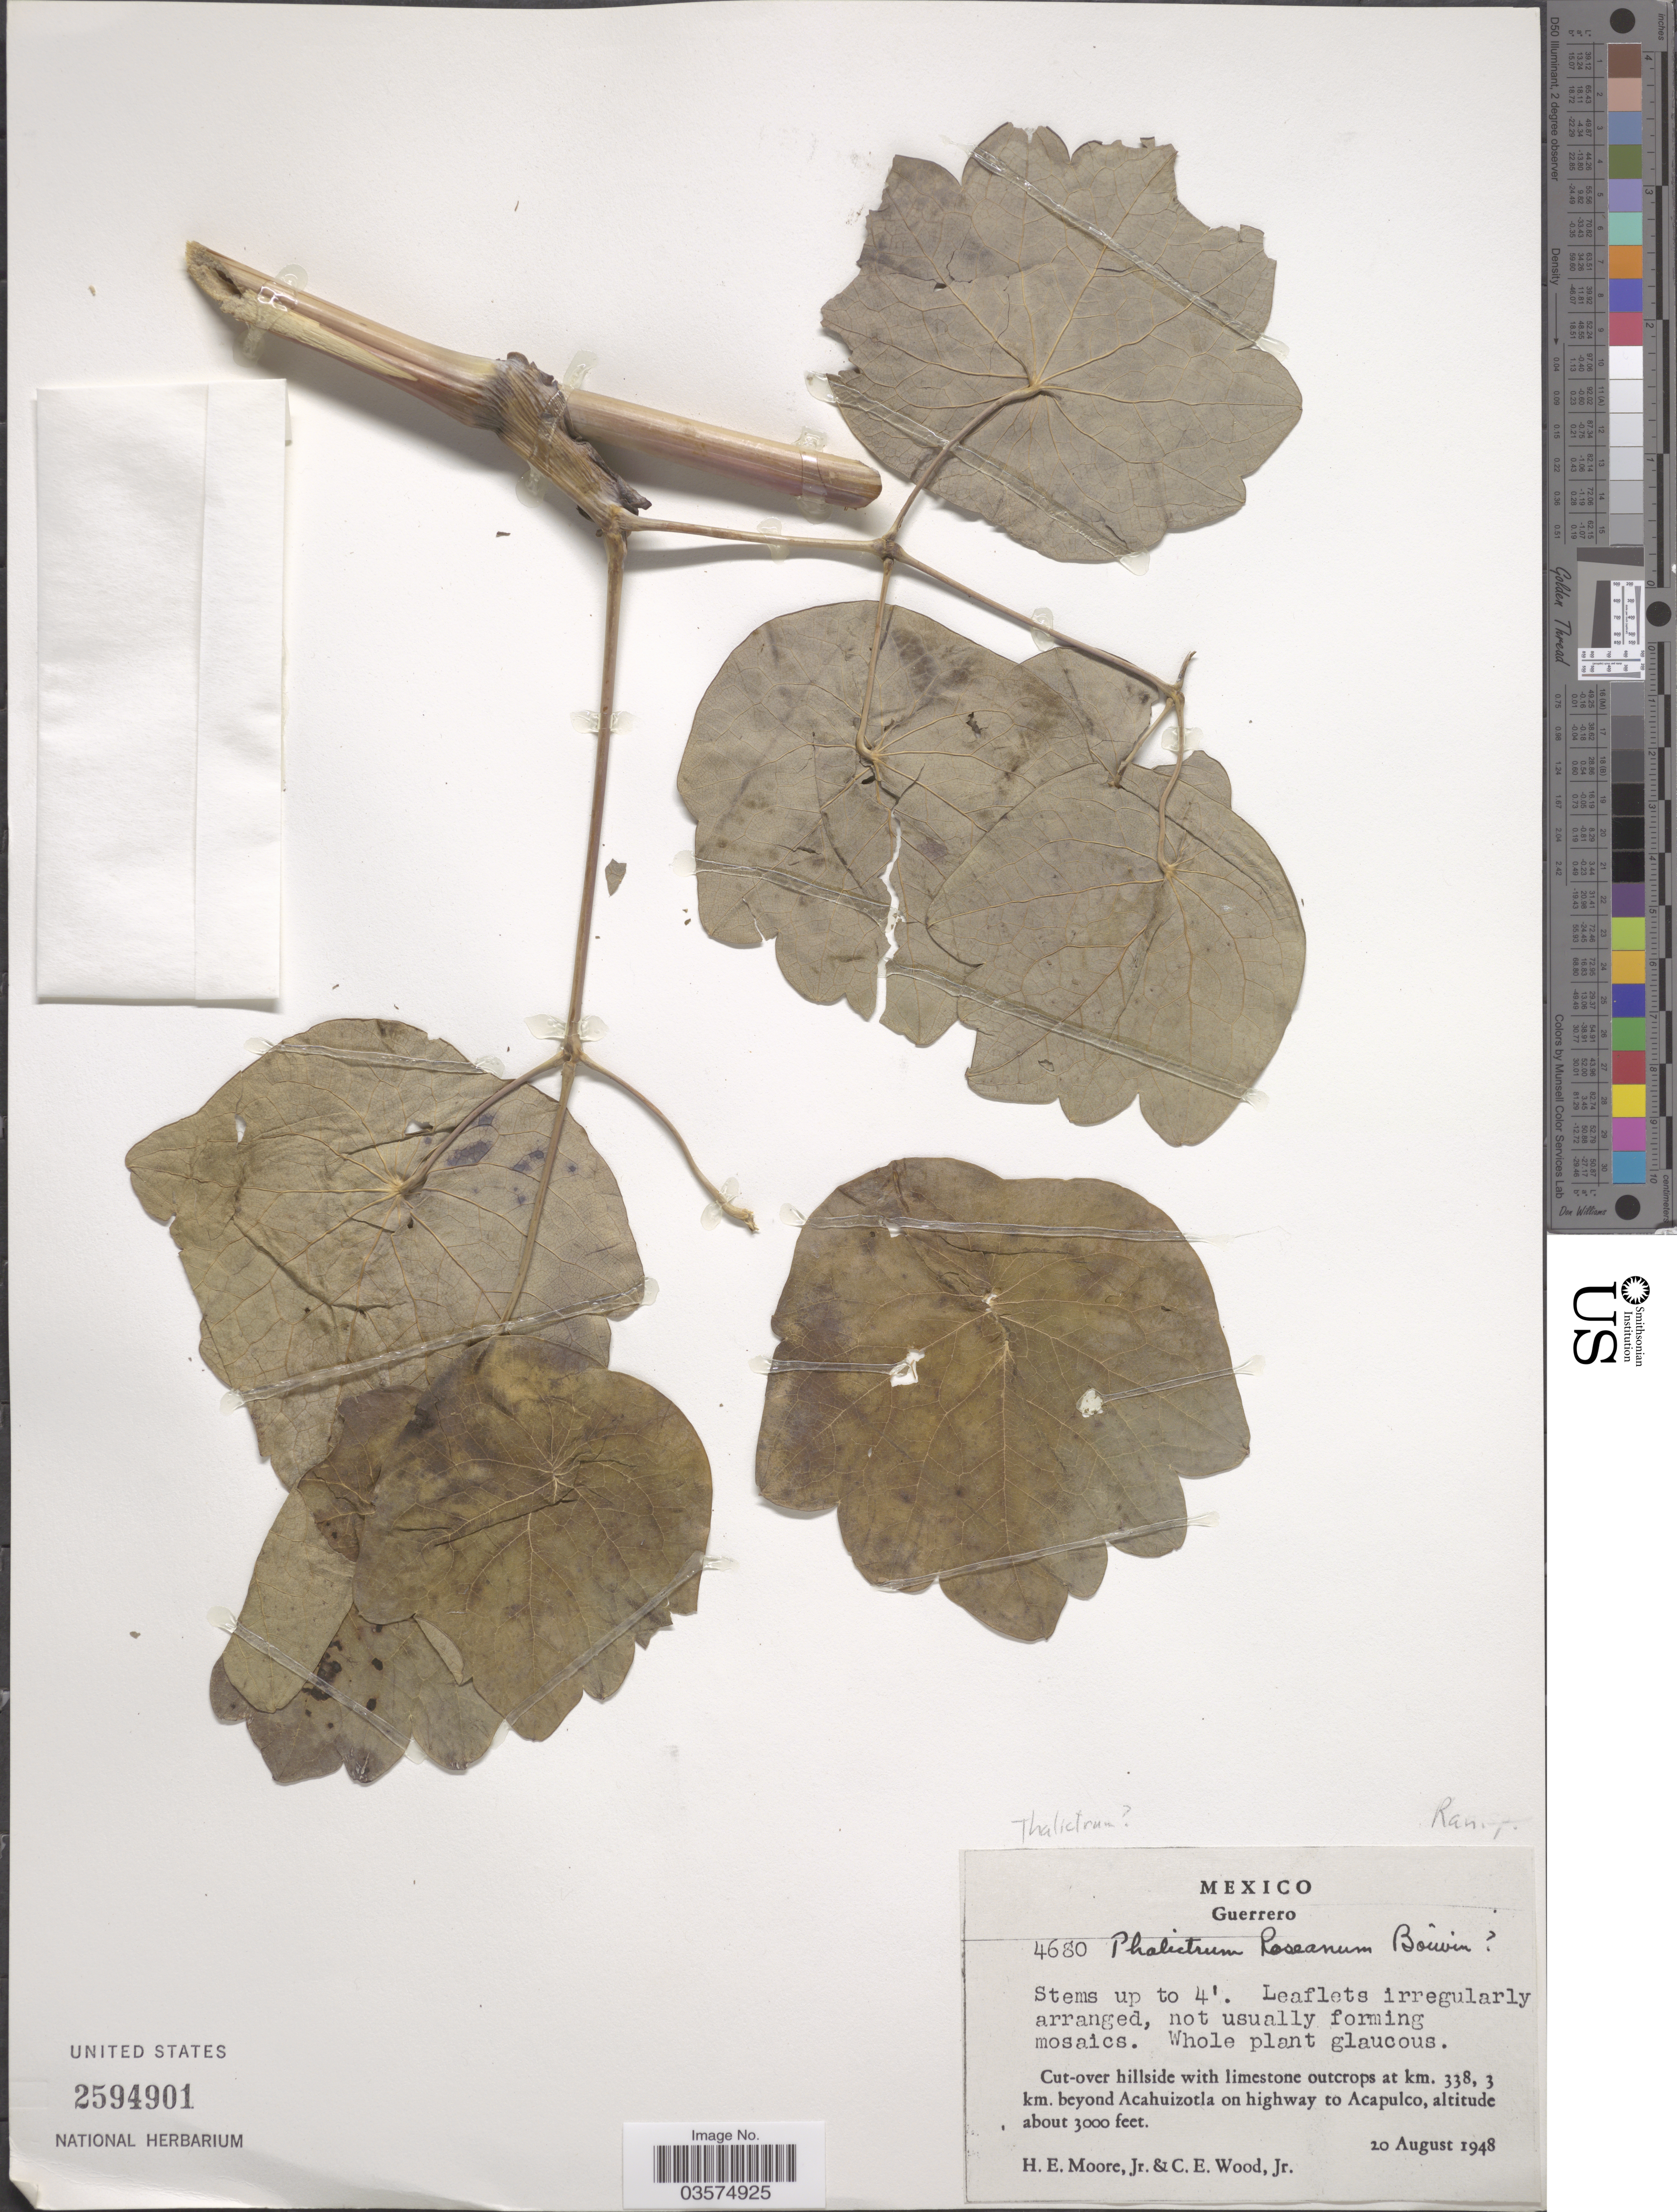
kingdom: Plantae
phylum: Tracheophyta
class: Magnoliopsida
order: Ranunculales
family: Ranunculaceae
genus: Thalictrum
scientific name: Thalictrum sp.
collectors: H. Moore & C. Wood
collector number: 4680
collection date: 1948-08-20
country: Mexico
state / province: Guerrero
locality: At km. 338, 3 km. beyond Acahuizotla on highway to Acapulco.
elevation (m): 914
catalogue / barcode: US 2594901